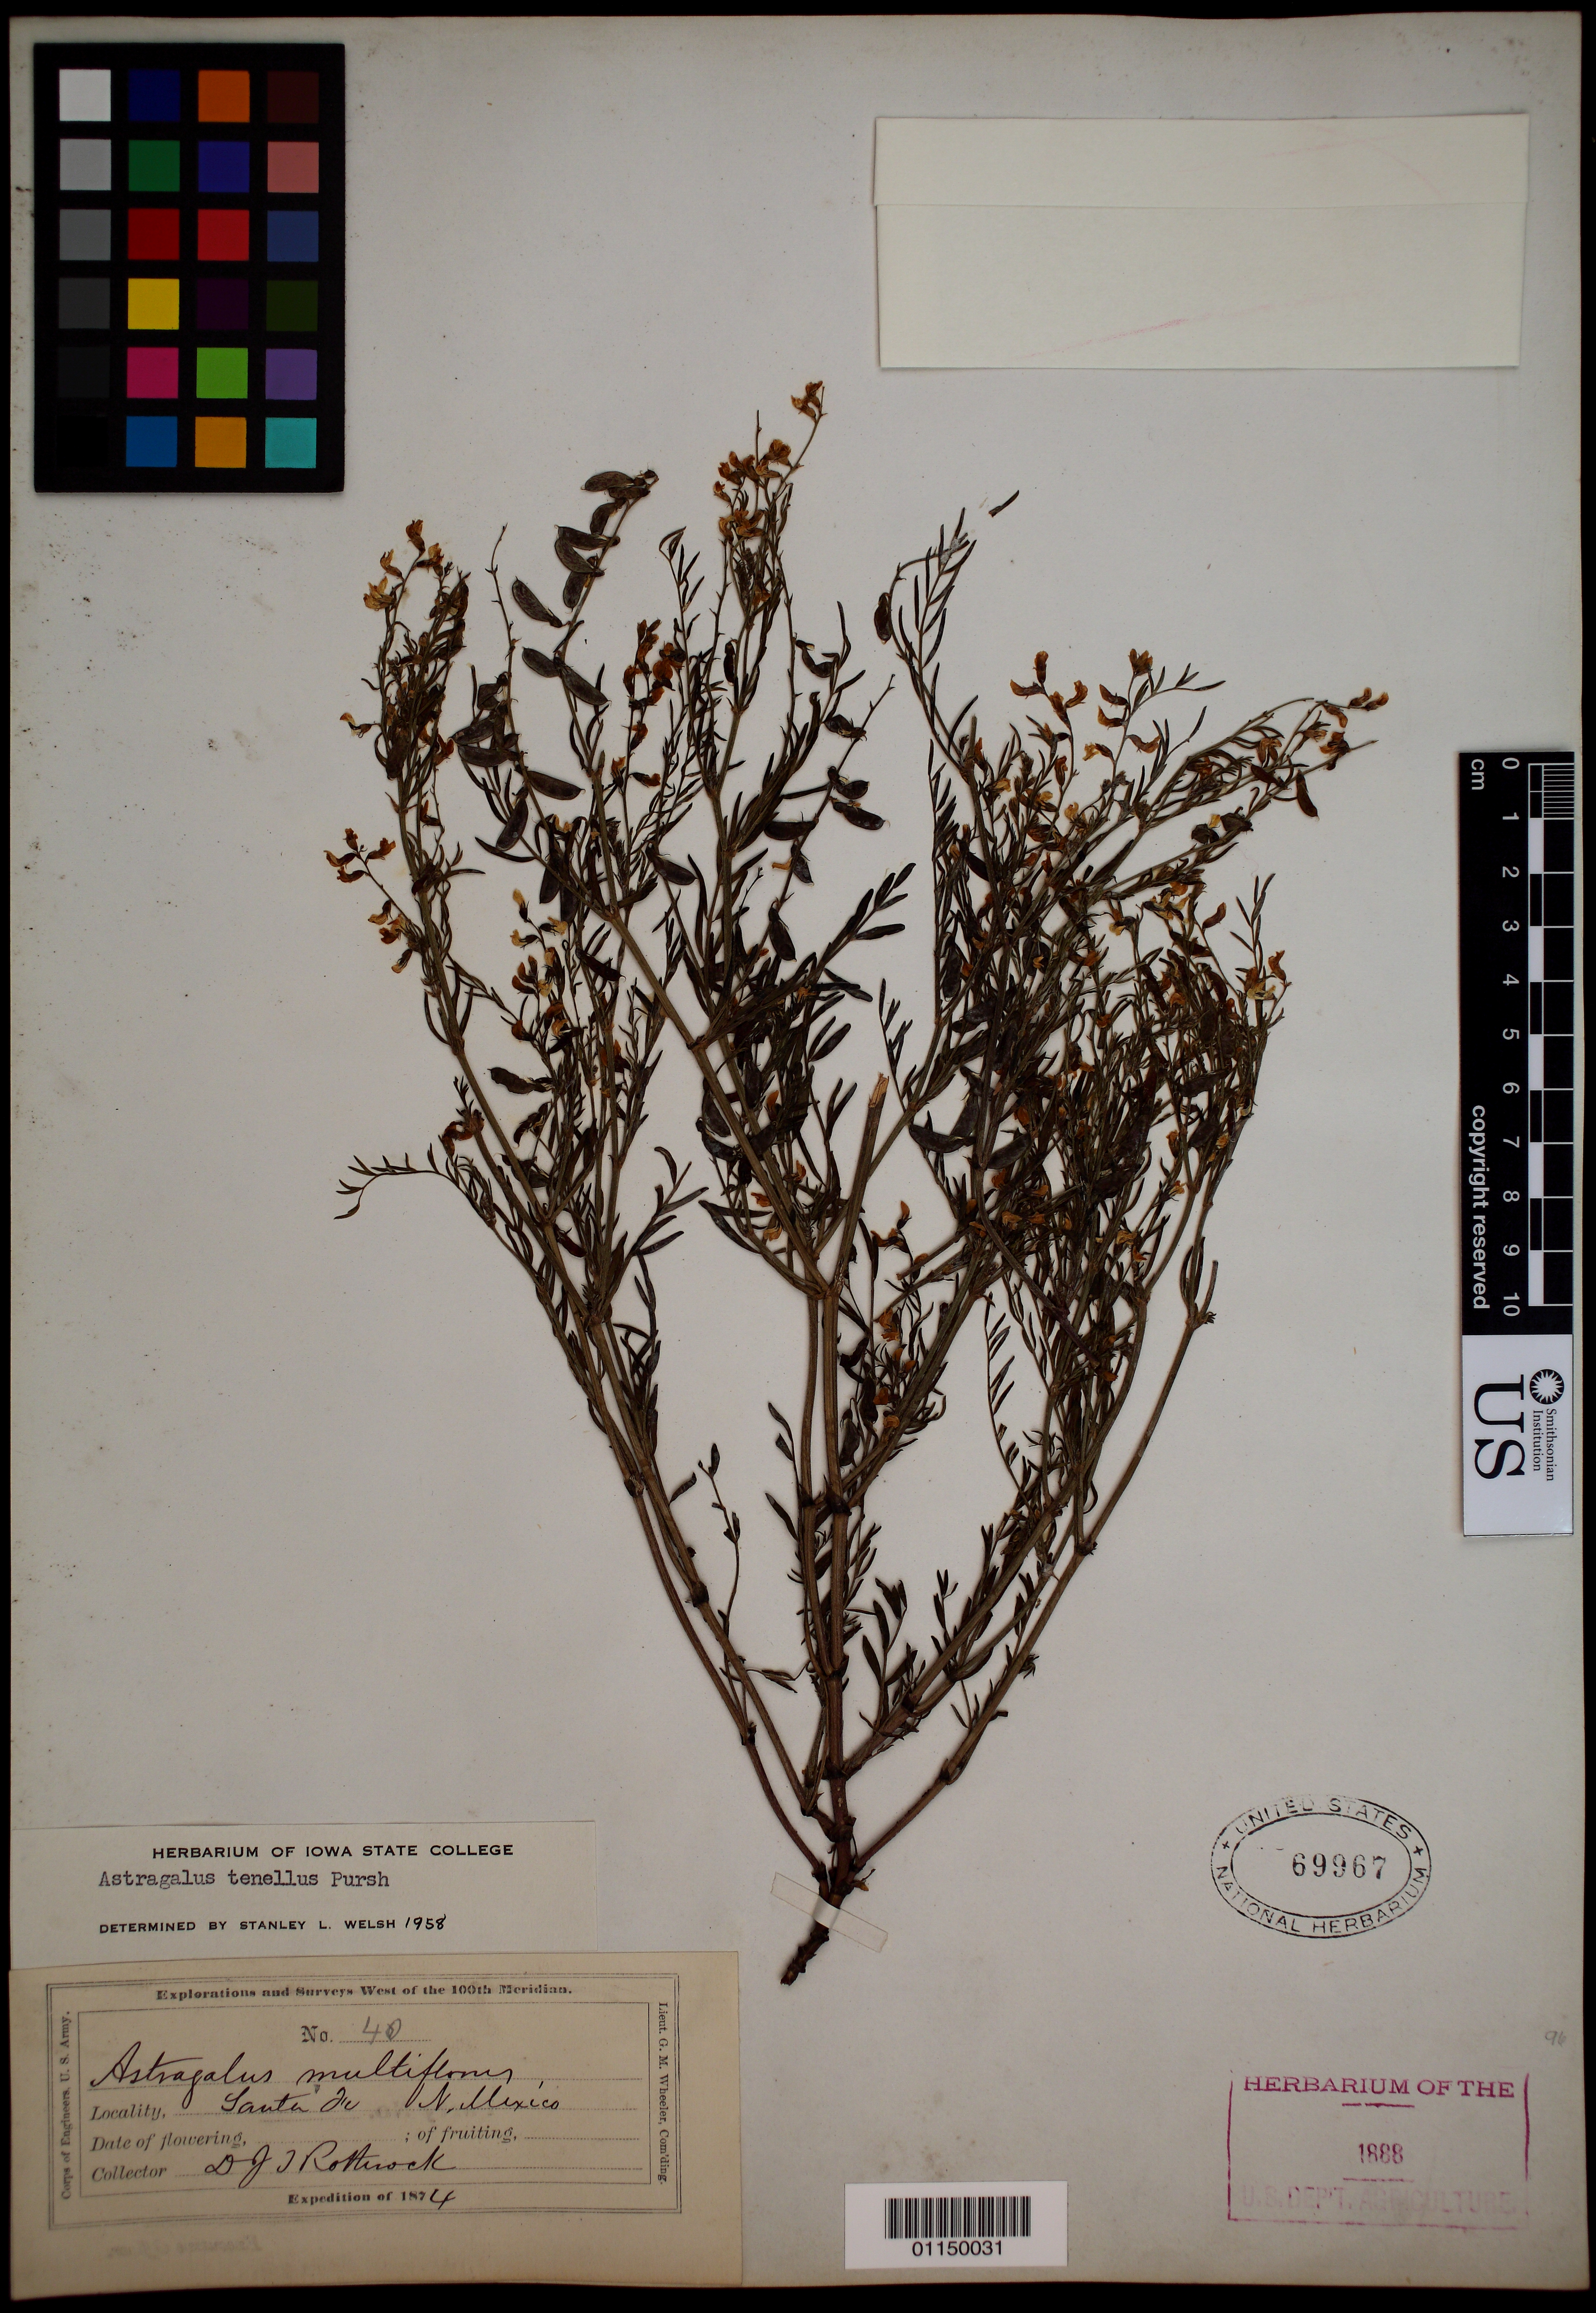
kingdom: Plantae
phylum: Tracheophyta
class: Magnoliopsida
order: Fabales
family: Fabaceae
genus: Astragalus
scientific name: Astragalus tenellus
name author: Pursh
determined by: Welsh, Stanley L., (BRY), Brigham Young University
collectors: J. T. Rothrock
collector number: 40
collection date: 1874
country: United States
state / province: New Mexico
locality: Santa Fe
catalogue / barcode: US 69967